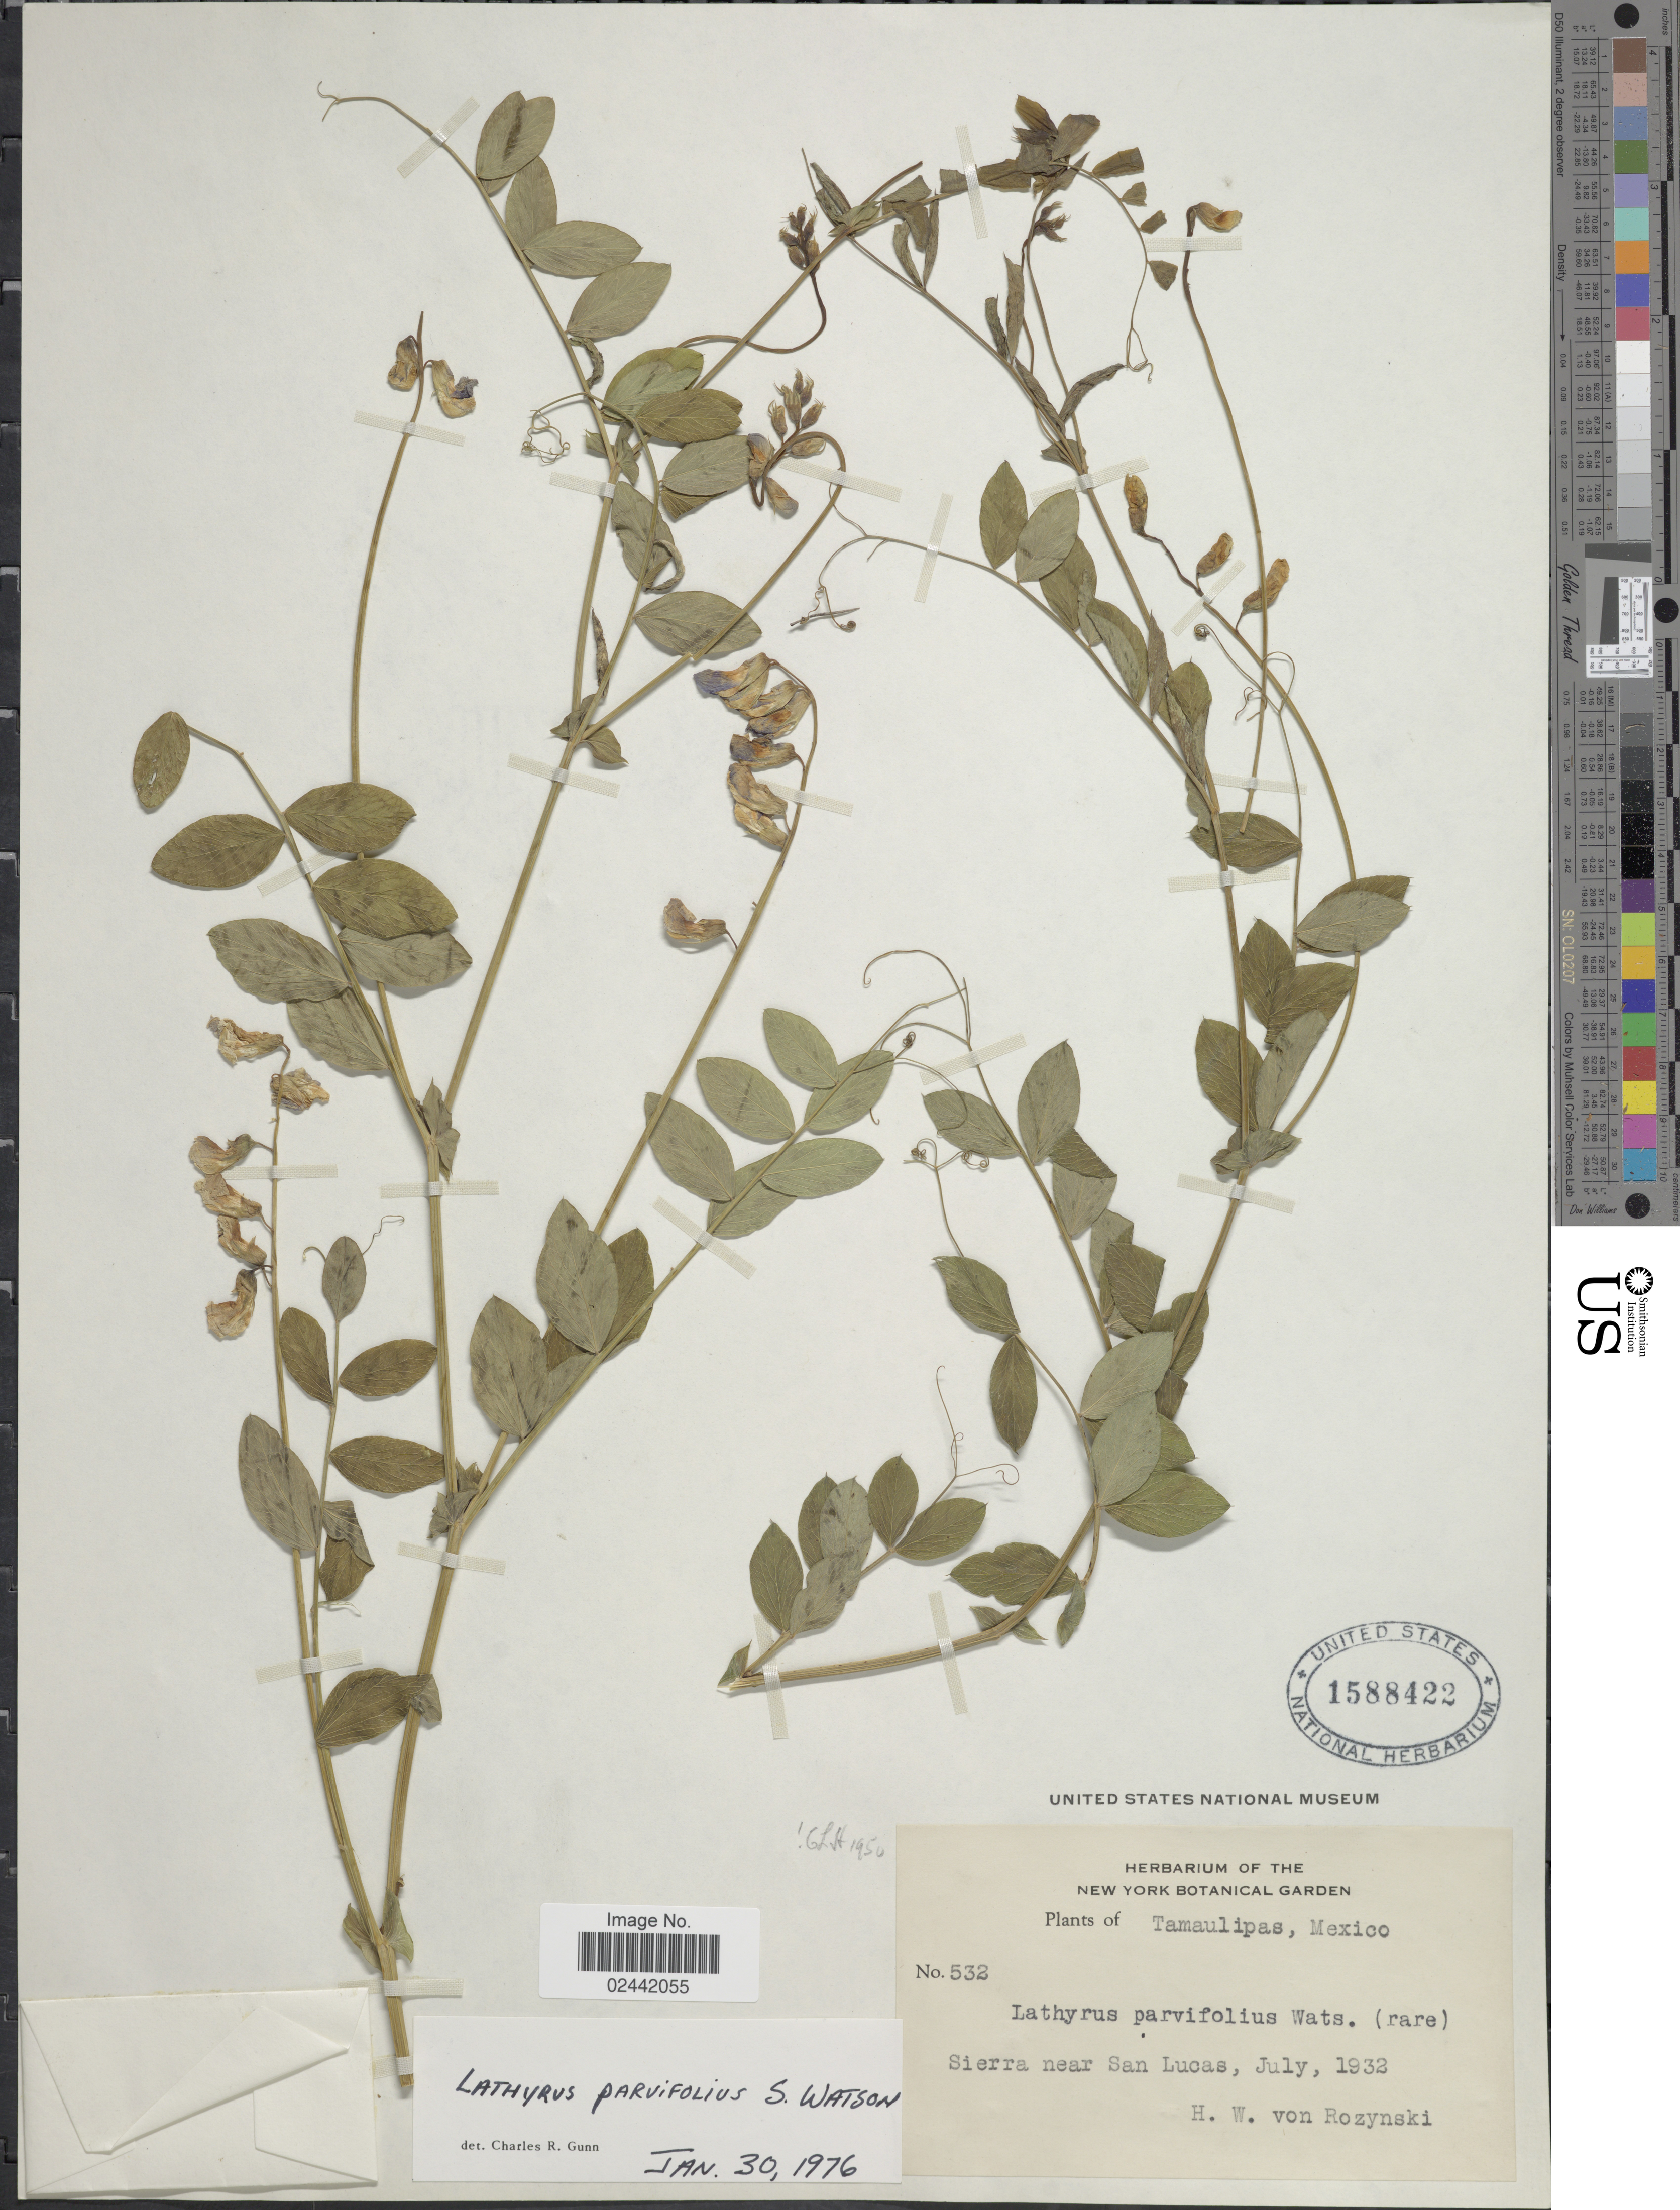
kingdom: Plantae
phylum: Tracheophyta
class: Magnoliopsida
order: Fabales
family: Fabaceae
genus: Lathyrus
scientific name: Lathyrus parvifolius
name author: S. Watson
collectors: Rozynski, H. W. von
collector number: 532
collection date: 1932-07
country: Mexico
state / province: Tamaulipas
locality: Sierra near San Lucas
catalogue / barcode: US 1588422